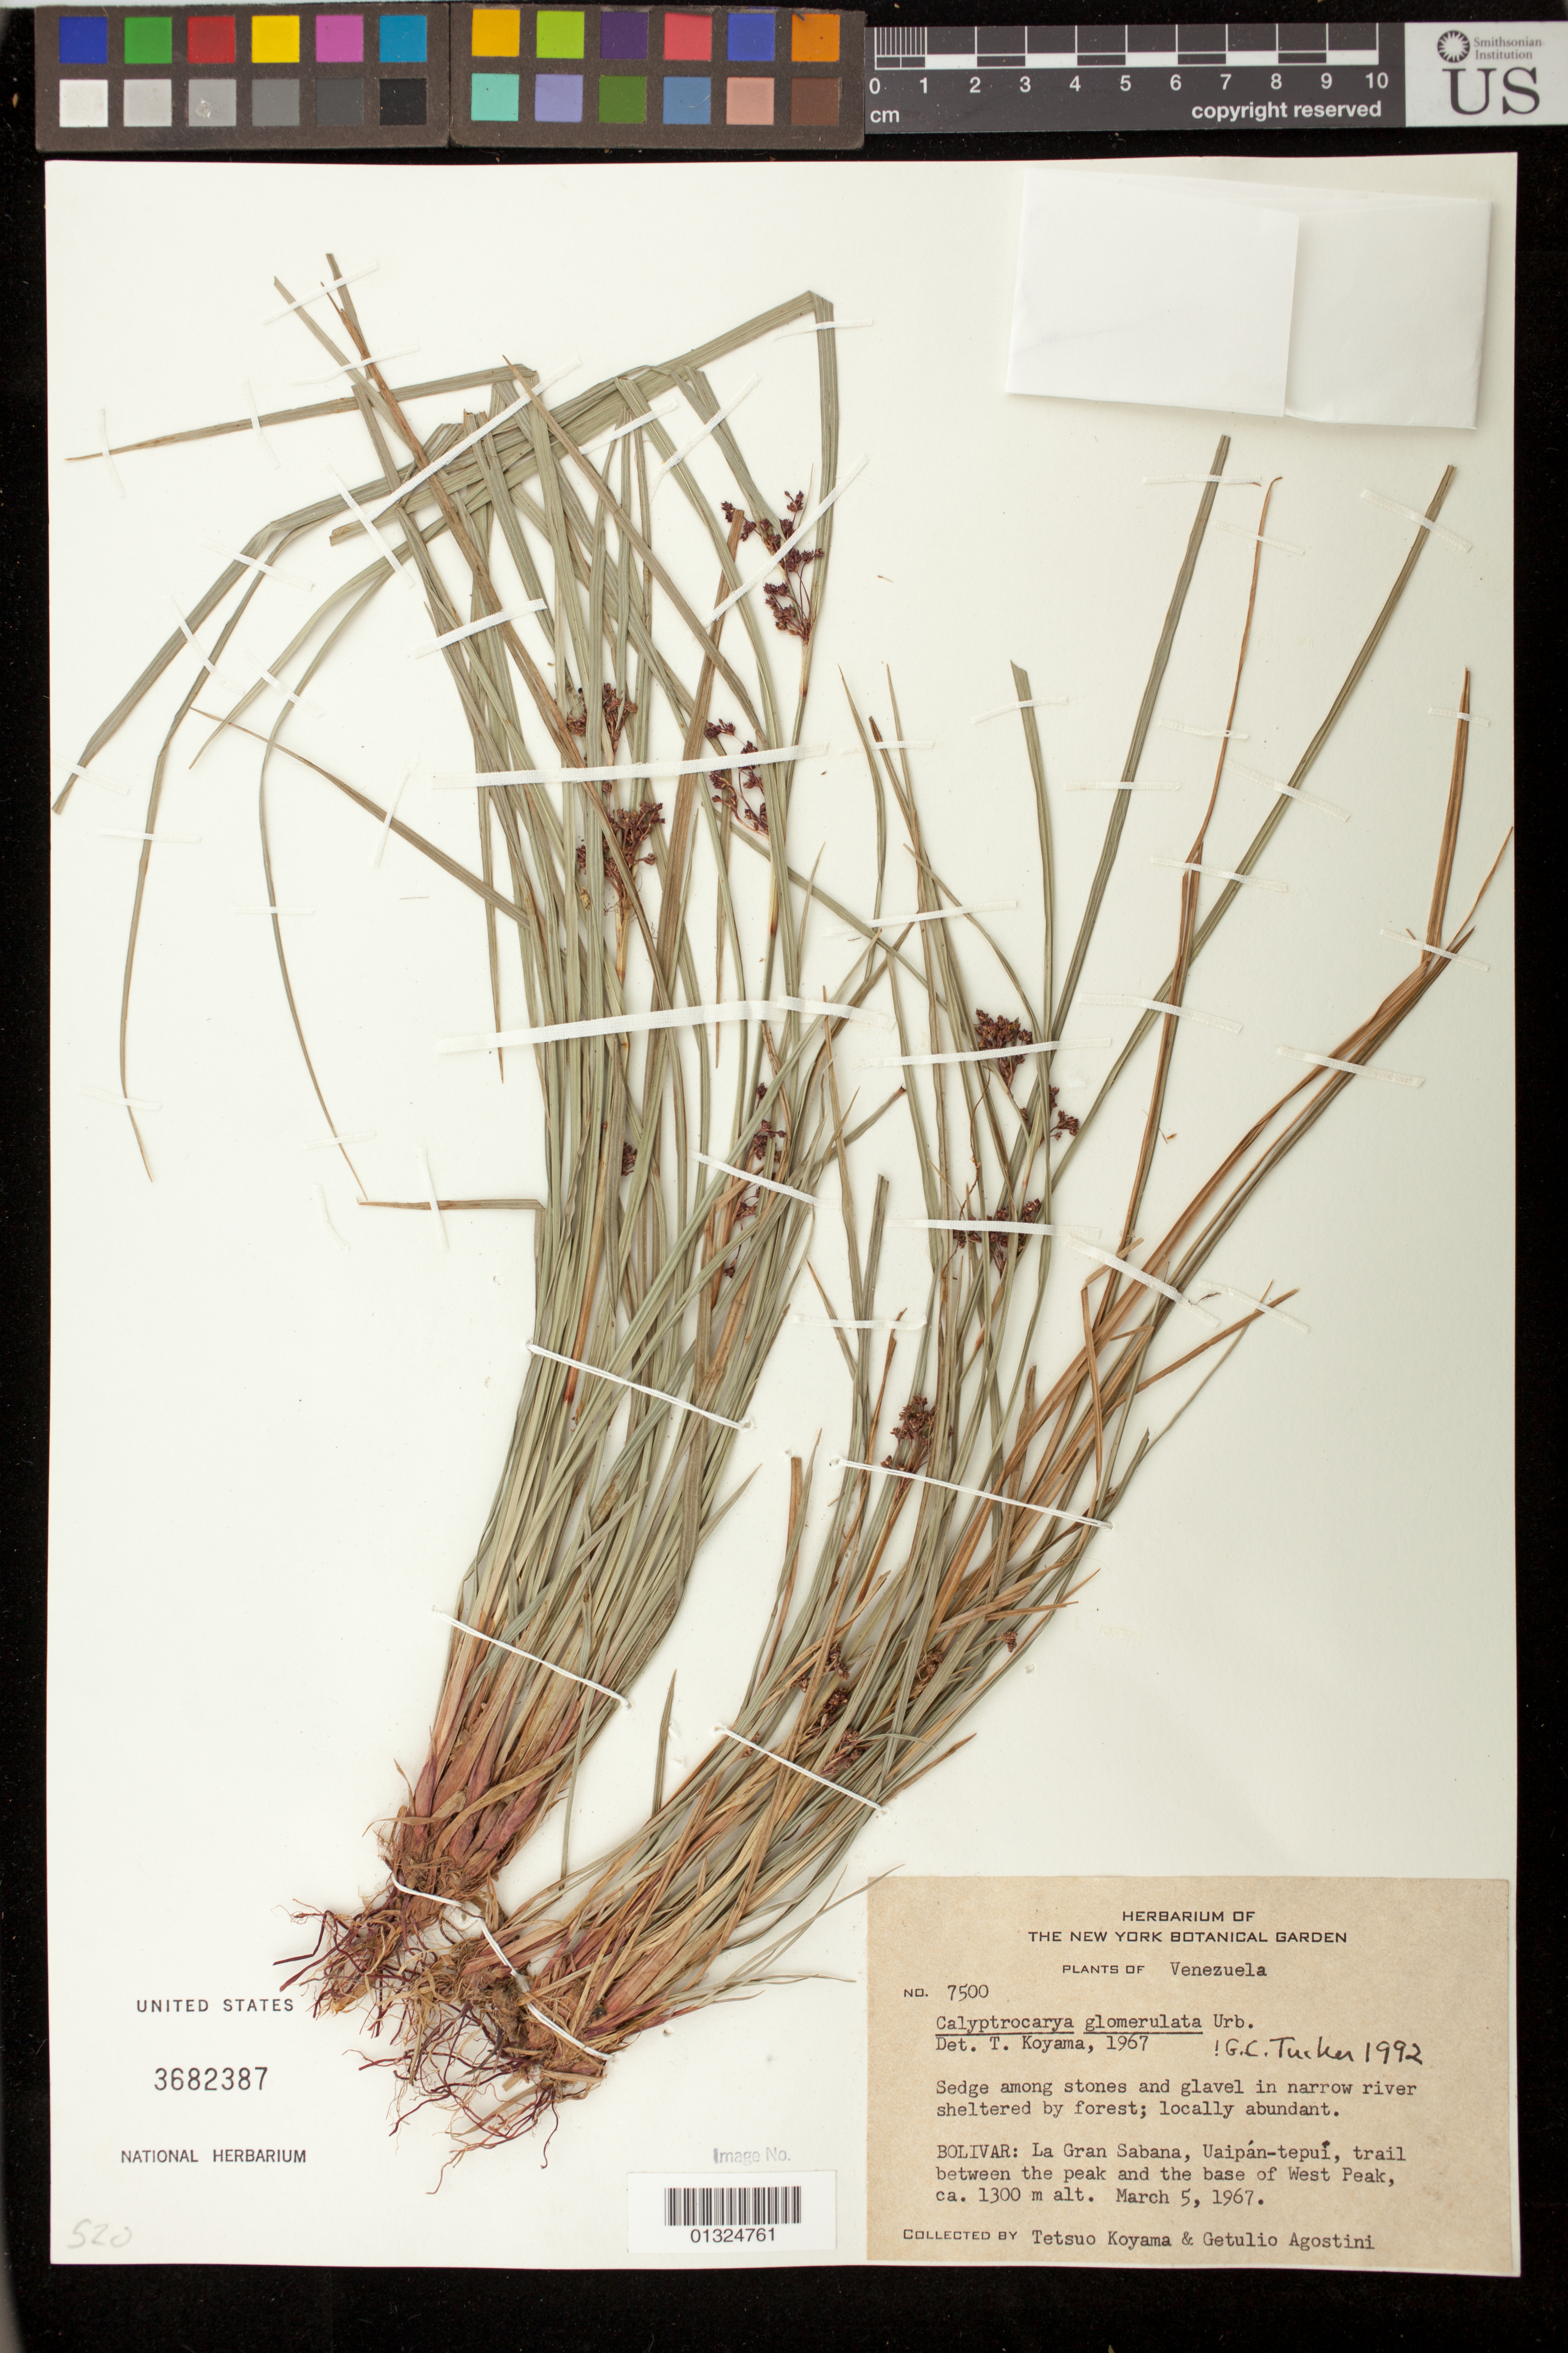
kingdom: Plantae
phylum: Tracheophyta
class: Liliopsida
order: Poales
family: Cyperaceae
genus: Calyptrocarya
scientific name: Calyptrocarya glomerulata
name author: (Brongn.) Urb.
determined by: Tucker, G. C.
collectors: T. Koyama & G. Agostini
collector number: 7500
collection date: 1967-03-05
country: Venezuela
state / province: Bolivar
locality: La Gran Sabana, Uaipán-tepui, trail between the peak and the base of West Peak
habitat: Among stones and gravel in narrow river sheltered by forest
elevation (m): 1300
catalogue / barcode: US 3682387